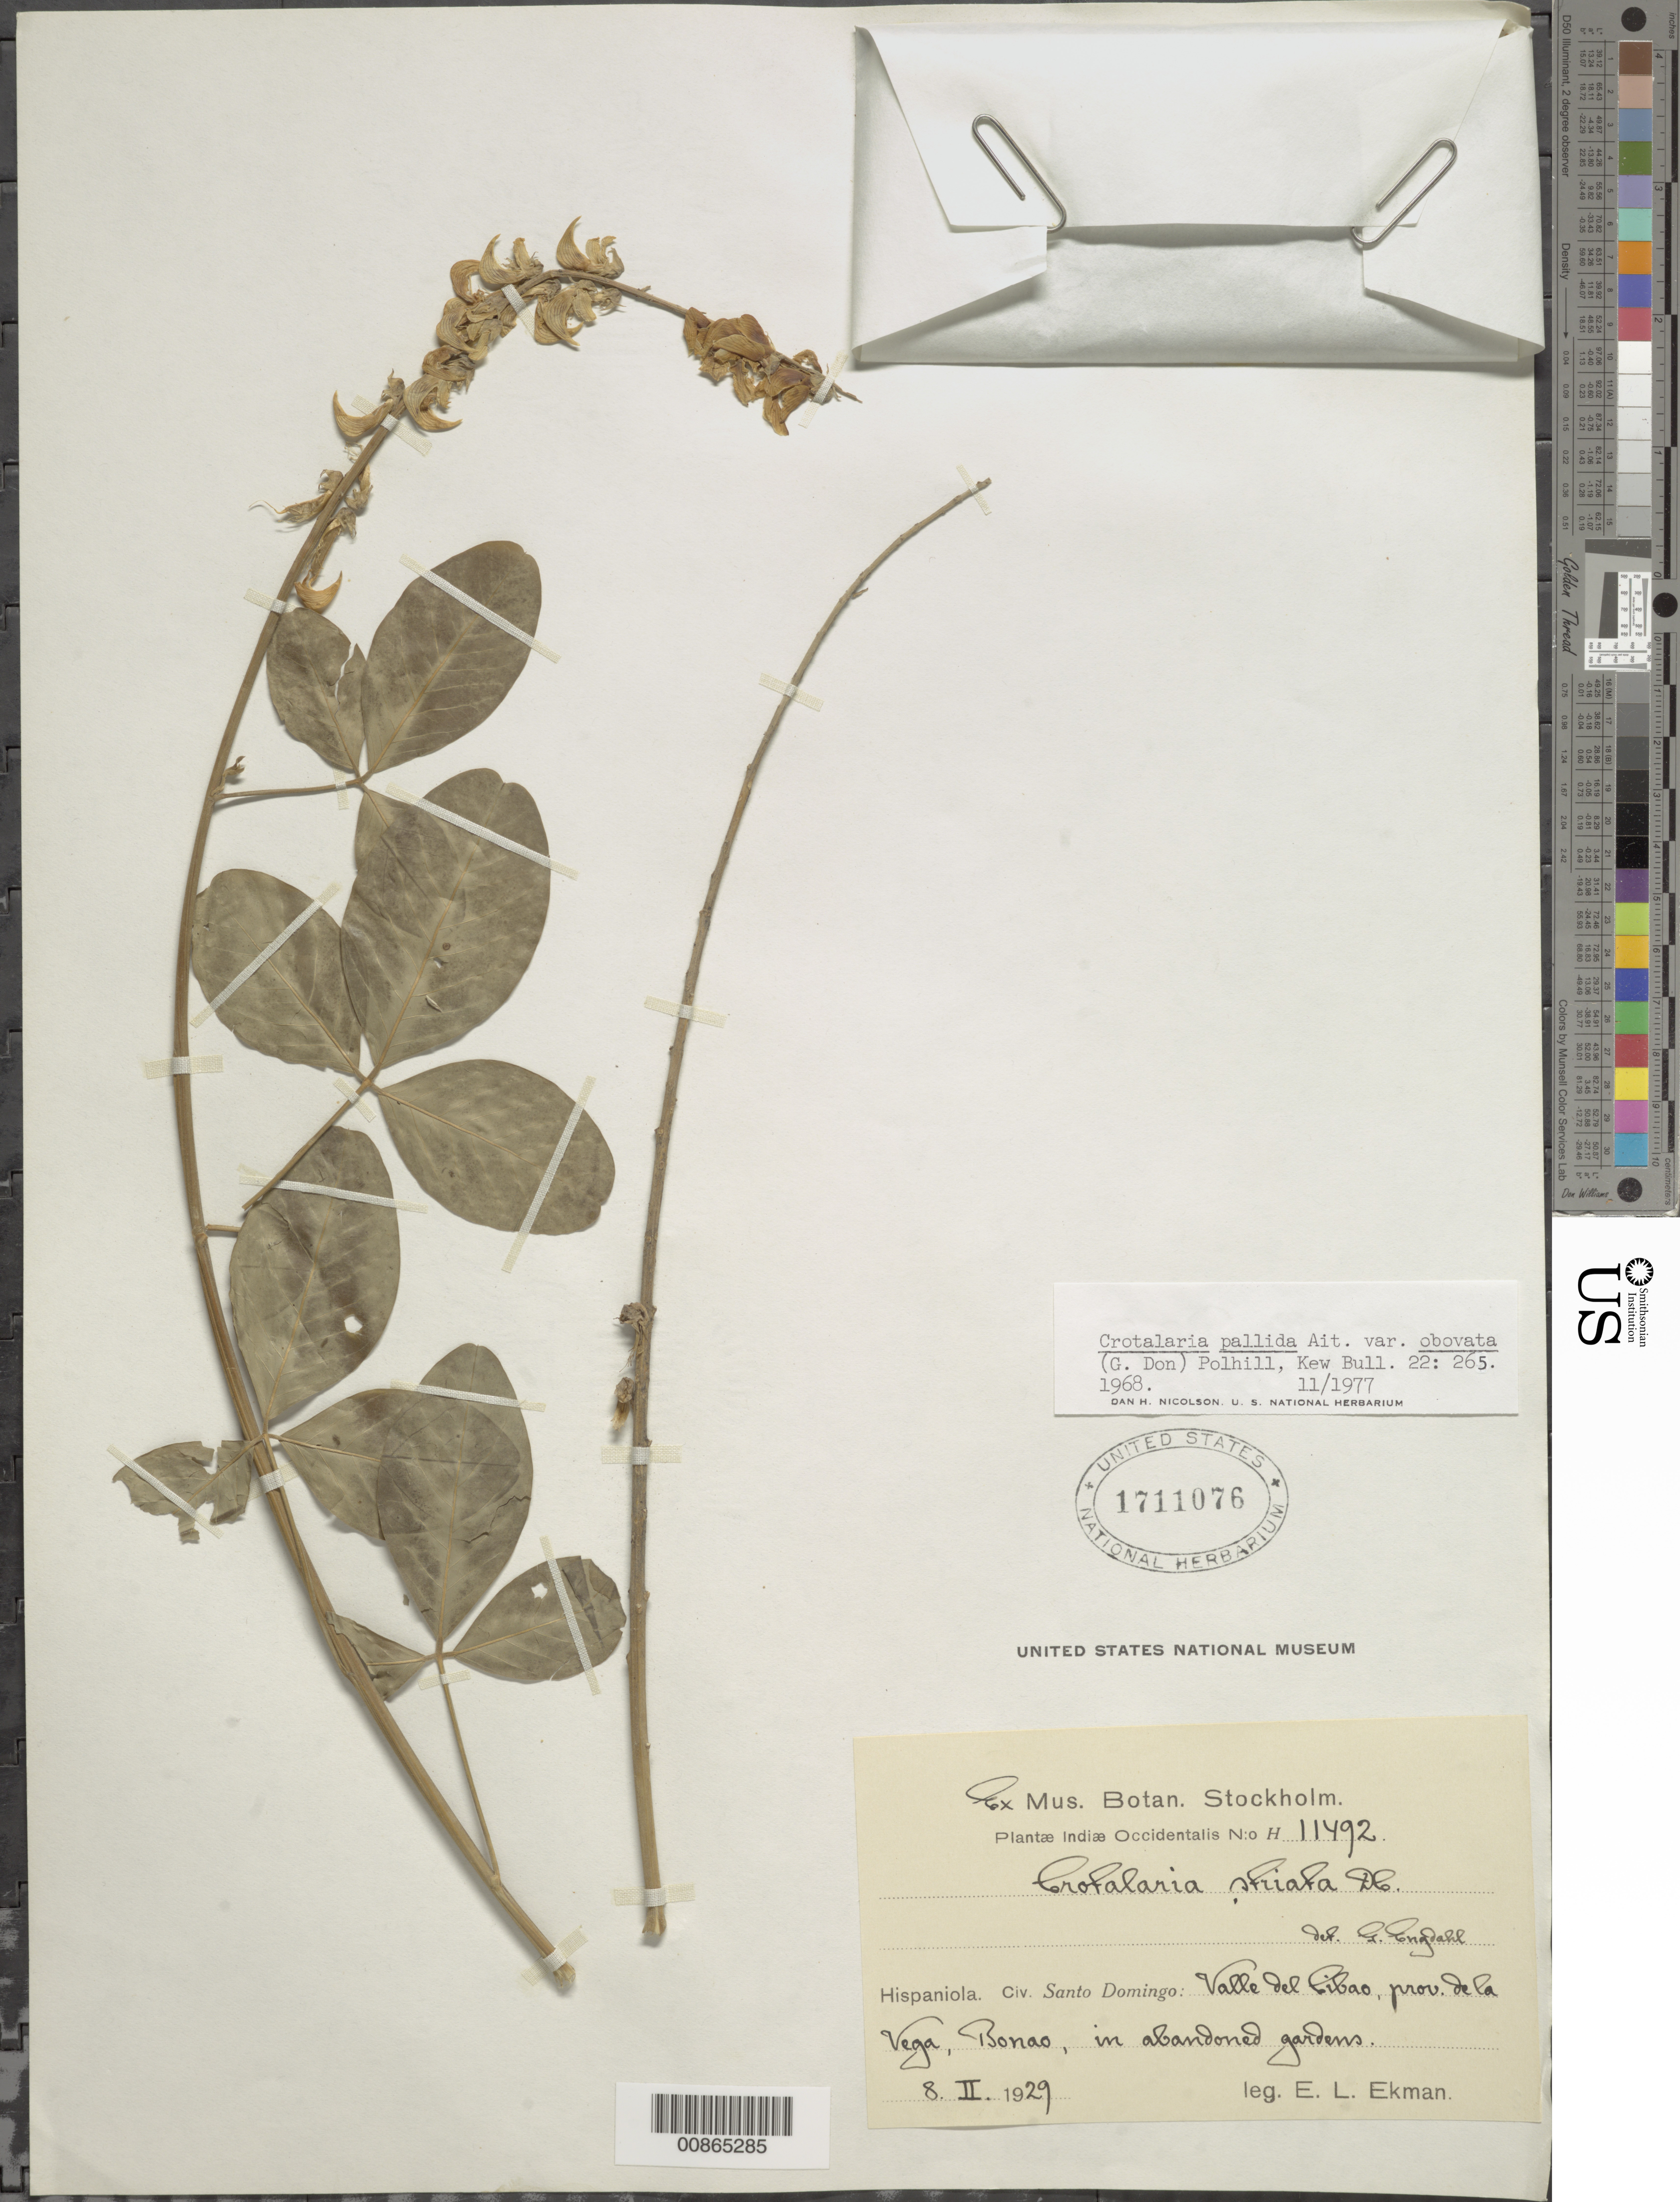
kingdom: Plantae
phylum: Tracheophyta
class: Magnoliopsida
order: Fabales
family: Fabaceae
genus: Crotalaria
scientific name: Crotalaria pallida var. obovata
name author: (G. Don) Polhill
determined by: Nicolson, Dan H.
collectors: E. L. Ekman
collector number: H 11492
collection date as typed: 08 Feb 1929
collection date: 1929-02-08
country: Dominican Republic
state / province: La Vega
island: Hispaniola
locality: Valle del Cibao, Bonao.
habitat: In abandoned gardens.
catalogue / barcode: US 1711076